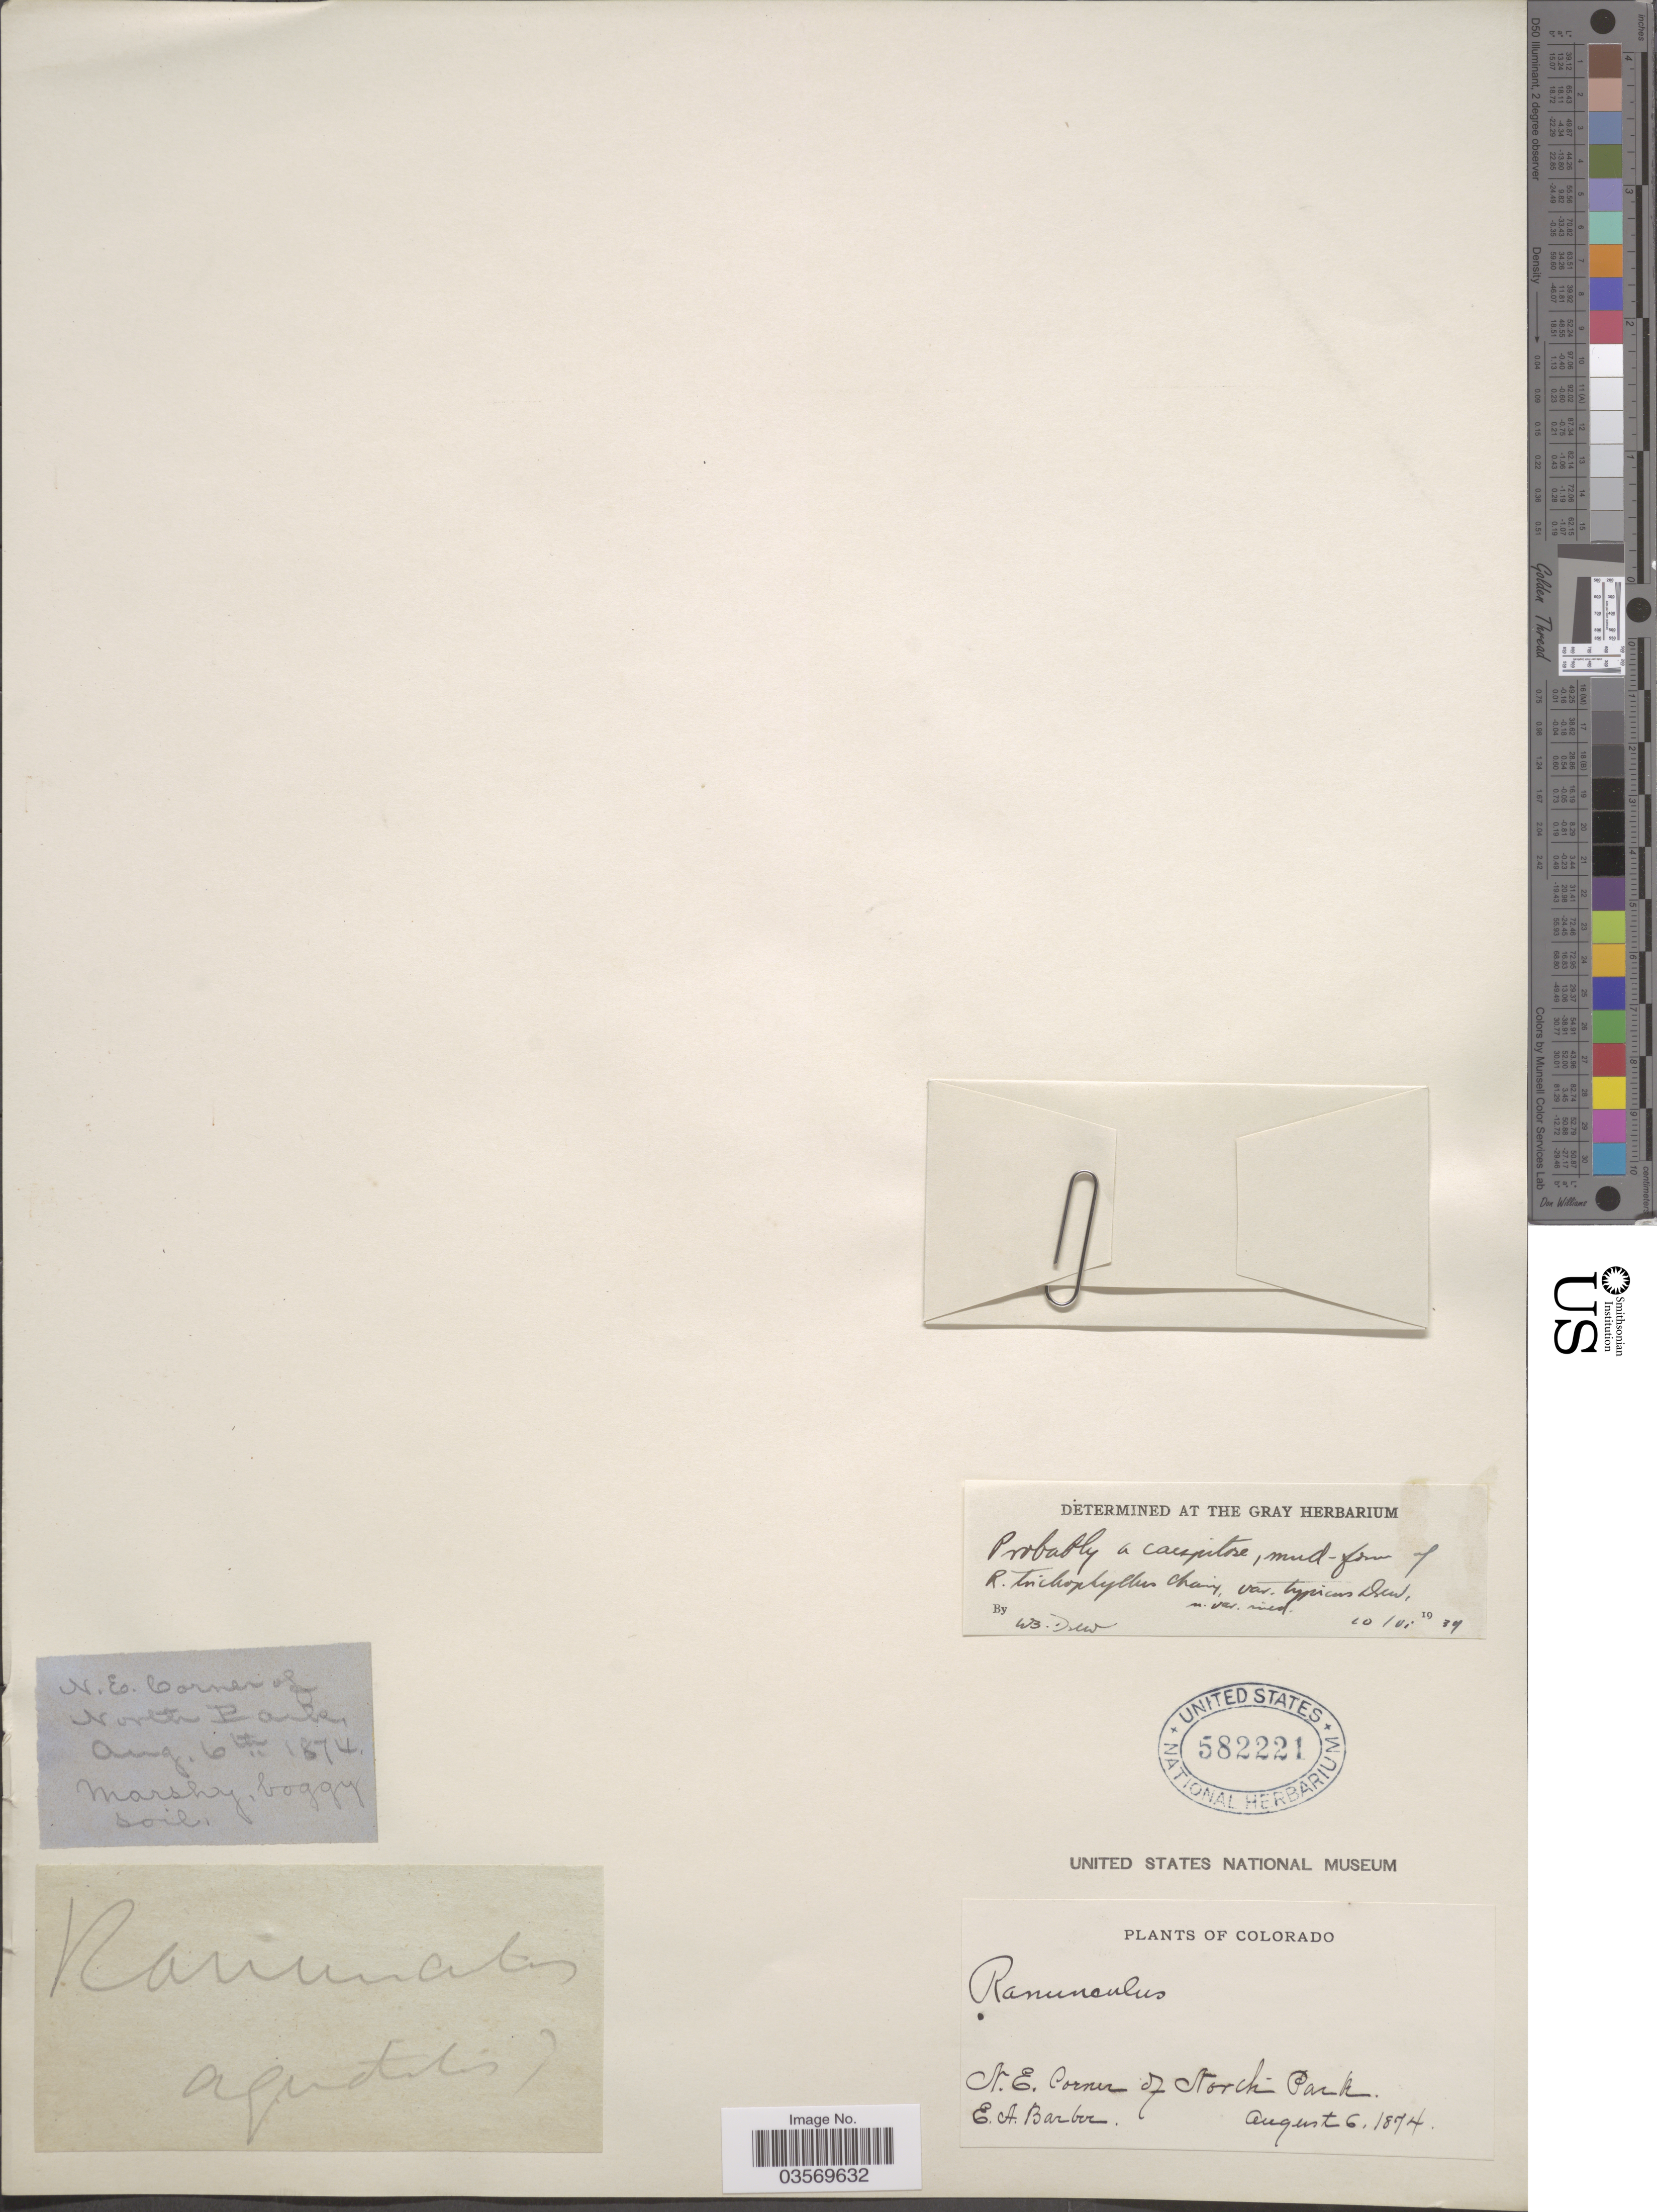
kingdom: Plantae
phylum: Tracheophyta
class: Magnoliopsida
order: Ranunculales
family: Ranunculaceae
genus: Ranunculus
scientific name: Ranunculus trichophyllus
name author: Chaix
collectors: E. Barber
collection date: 1874-08-06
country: United States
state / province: Colorado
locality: N.E. Corner of North Park.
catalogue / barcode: US 582221